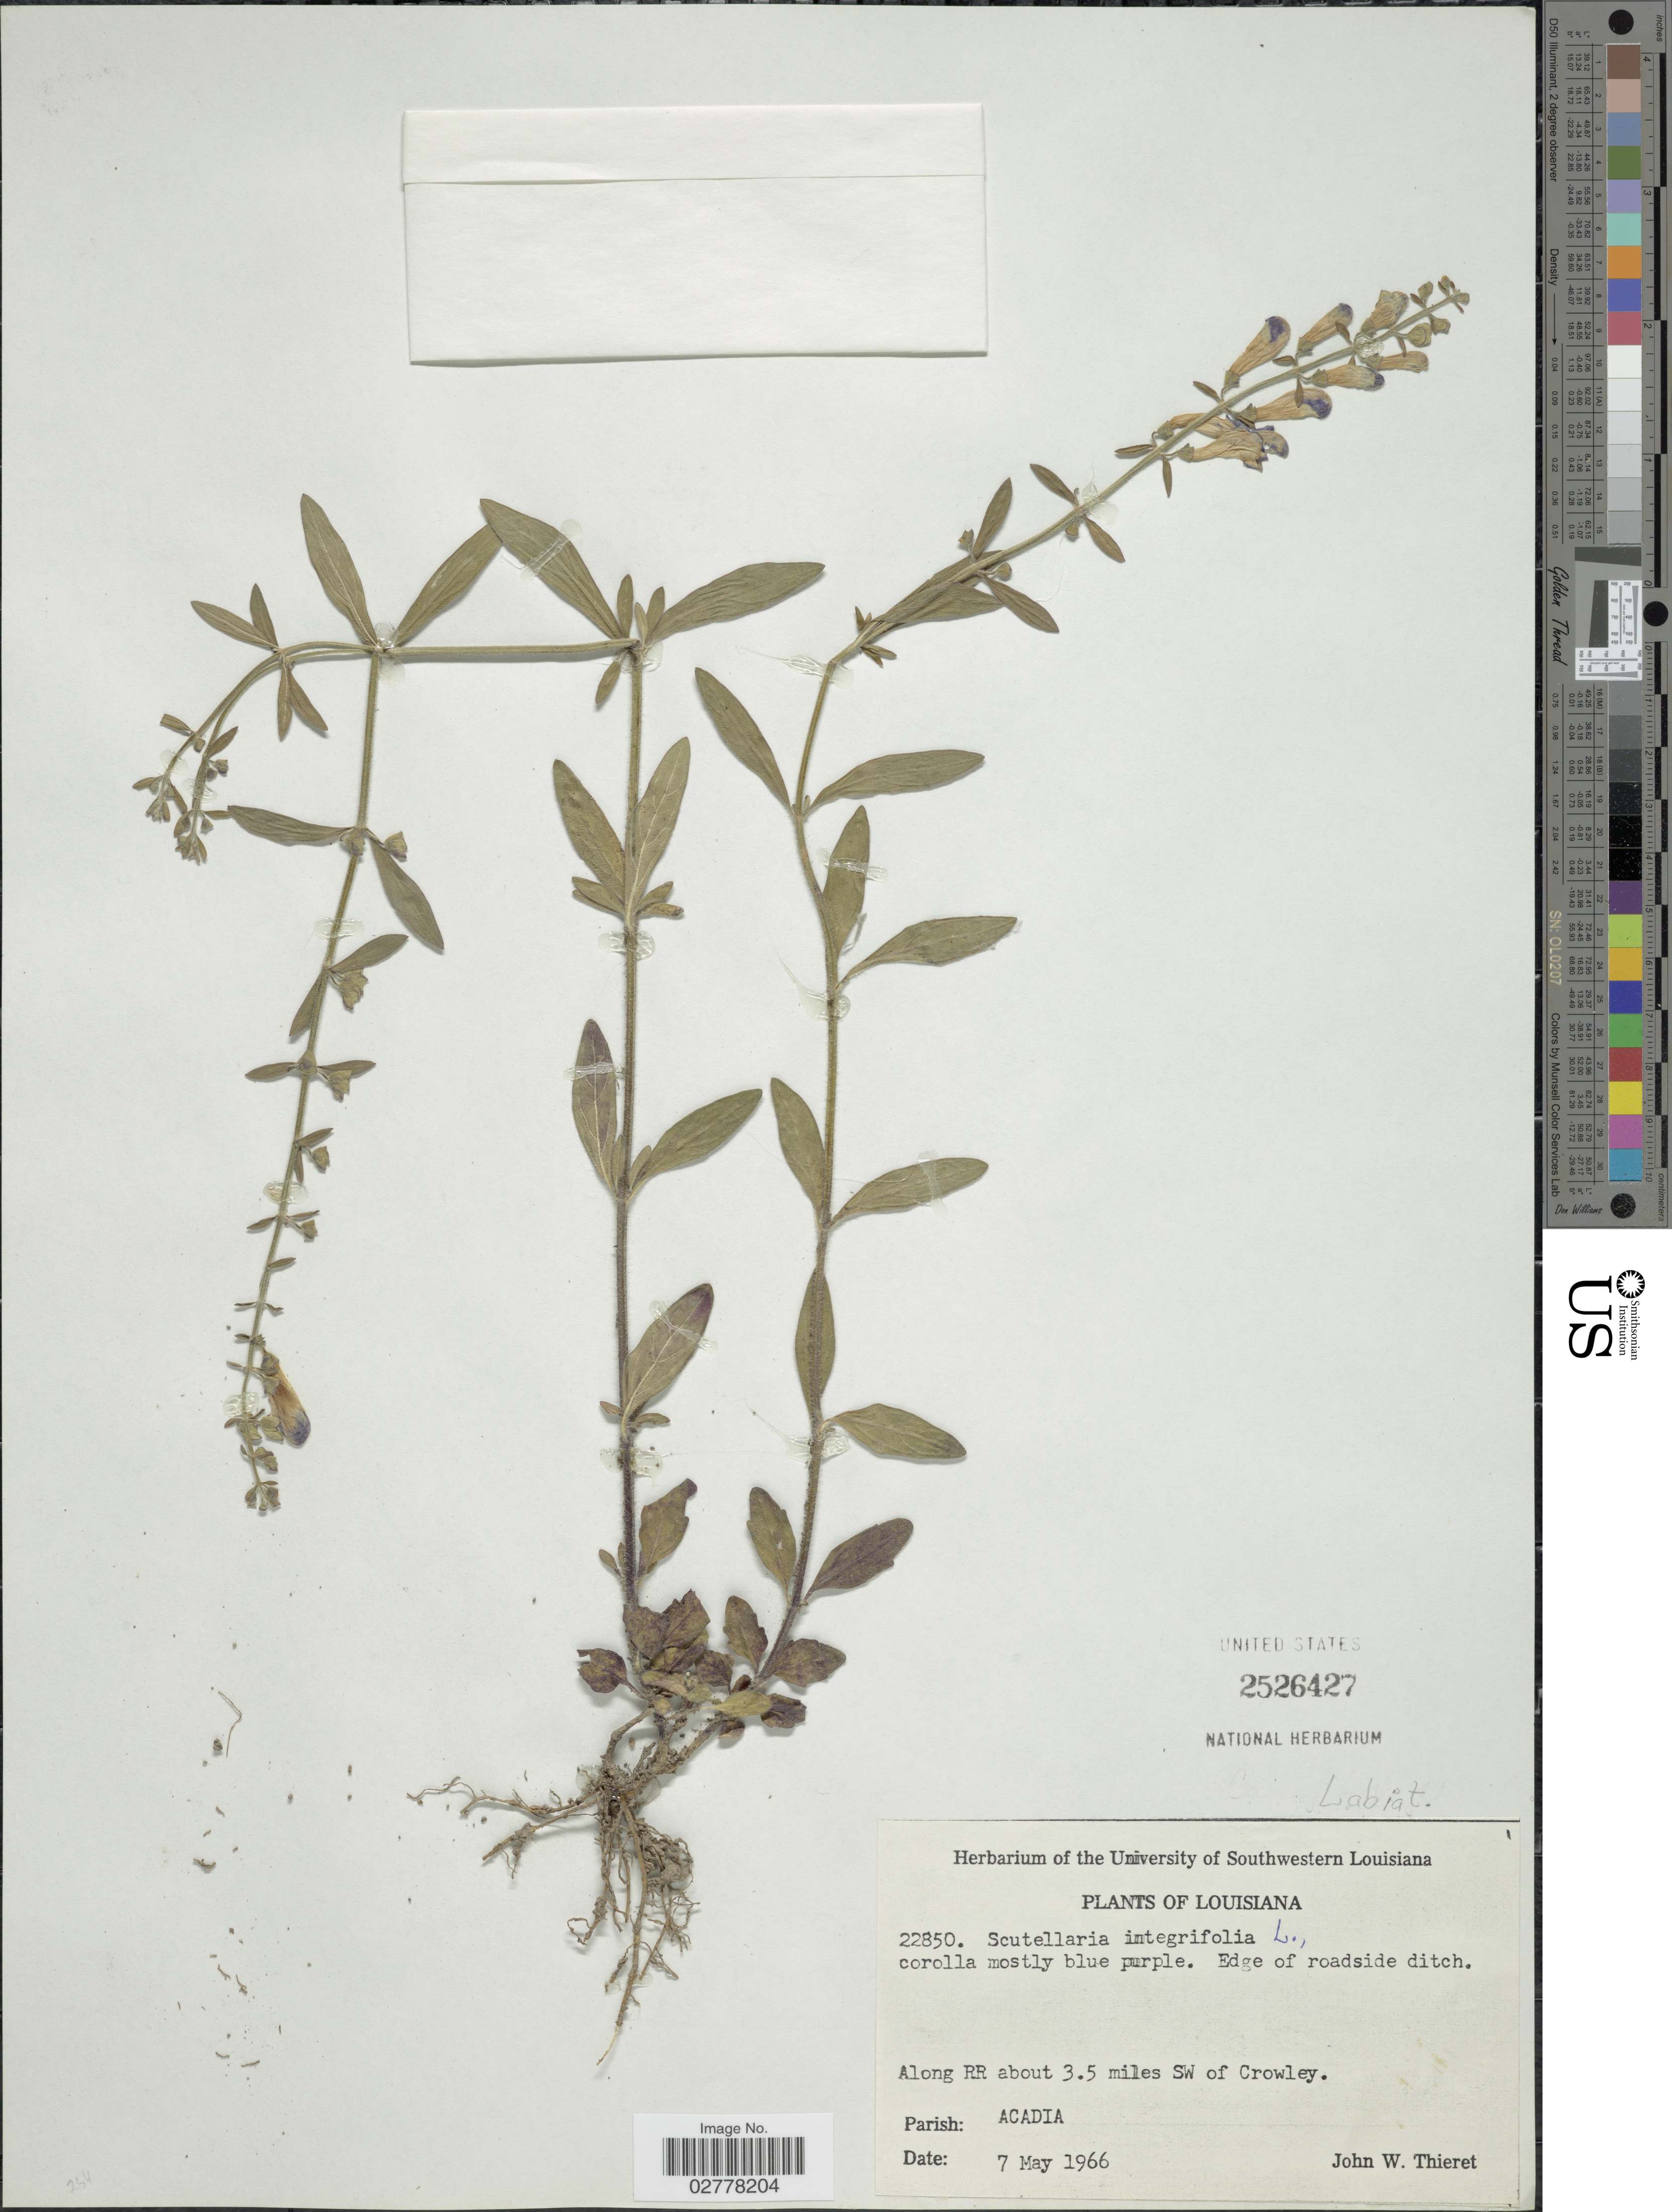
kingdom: Plantae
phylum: Tracheophyta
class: Magnoliopsida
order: Lamiales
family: Lamiaceae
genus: Scutellaria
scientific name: Scutellaria integrifolia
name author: L.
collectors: J. W. Thieret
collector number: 22850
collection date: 1966-05-07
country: United States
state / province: Louisiana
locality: Along RR about 3.5 miles SW of Crowley. Parish: Acadia.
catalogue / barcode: US 2526427